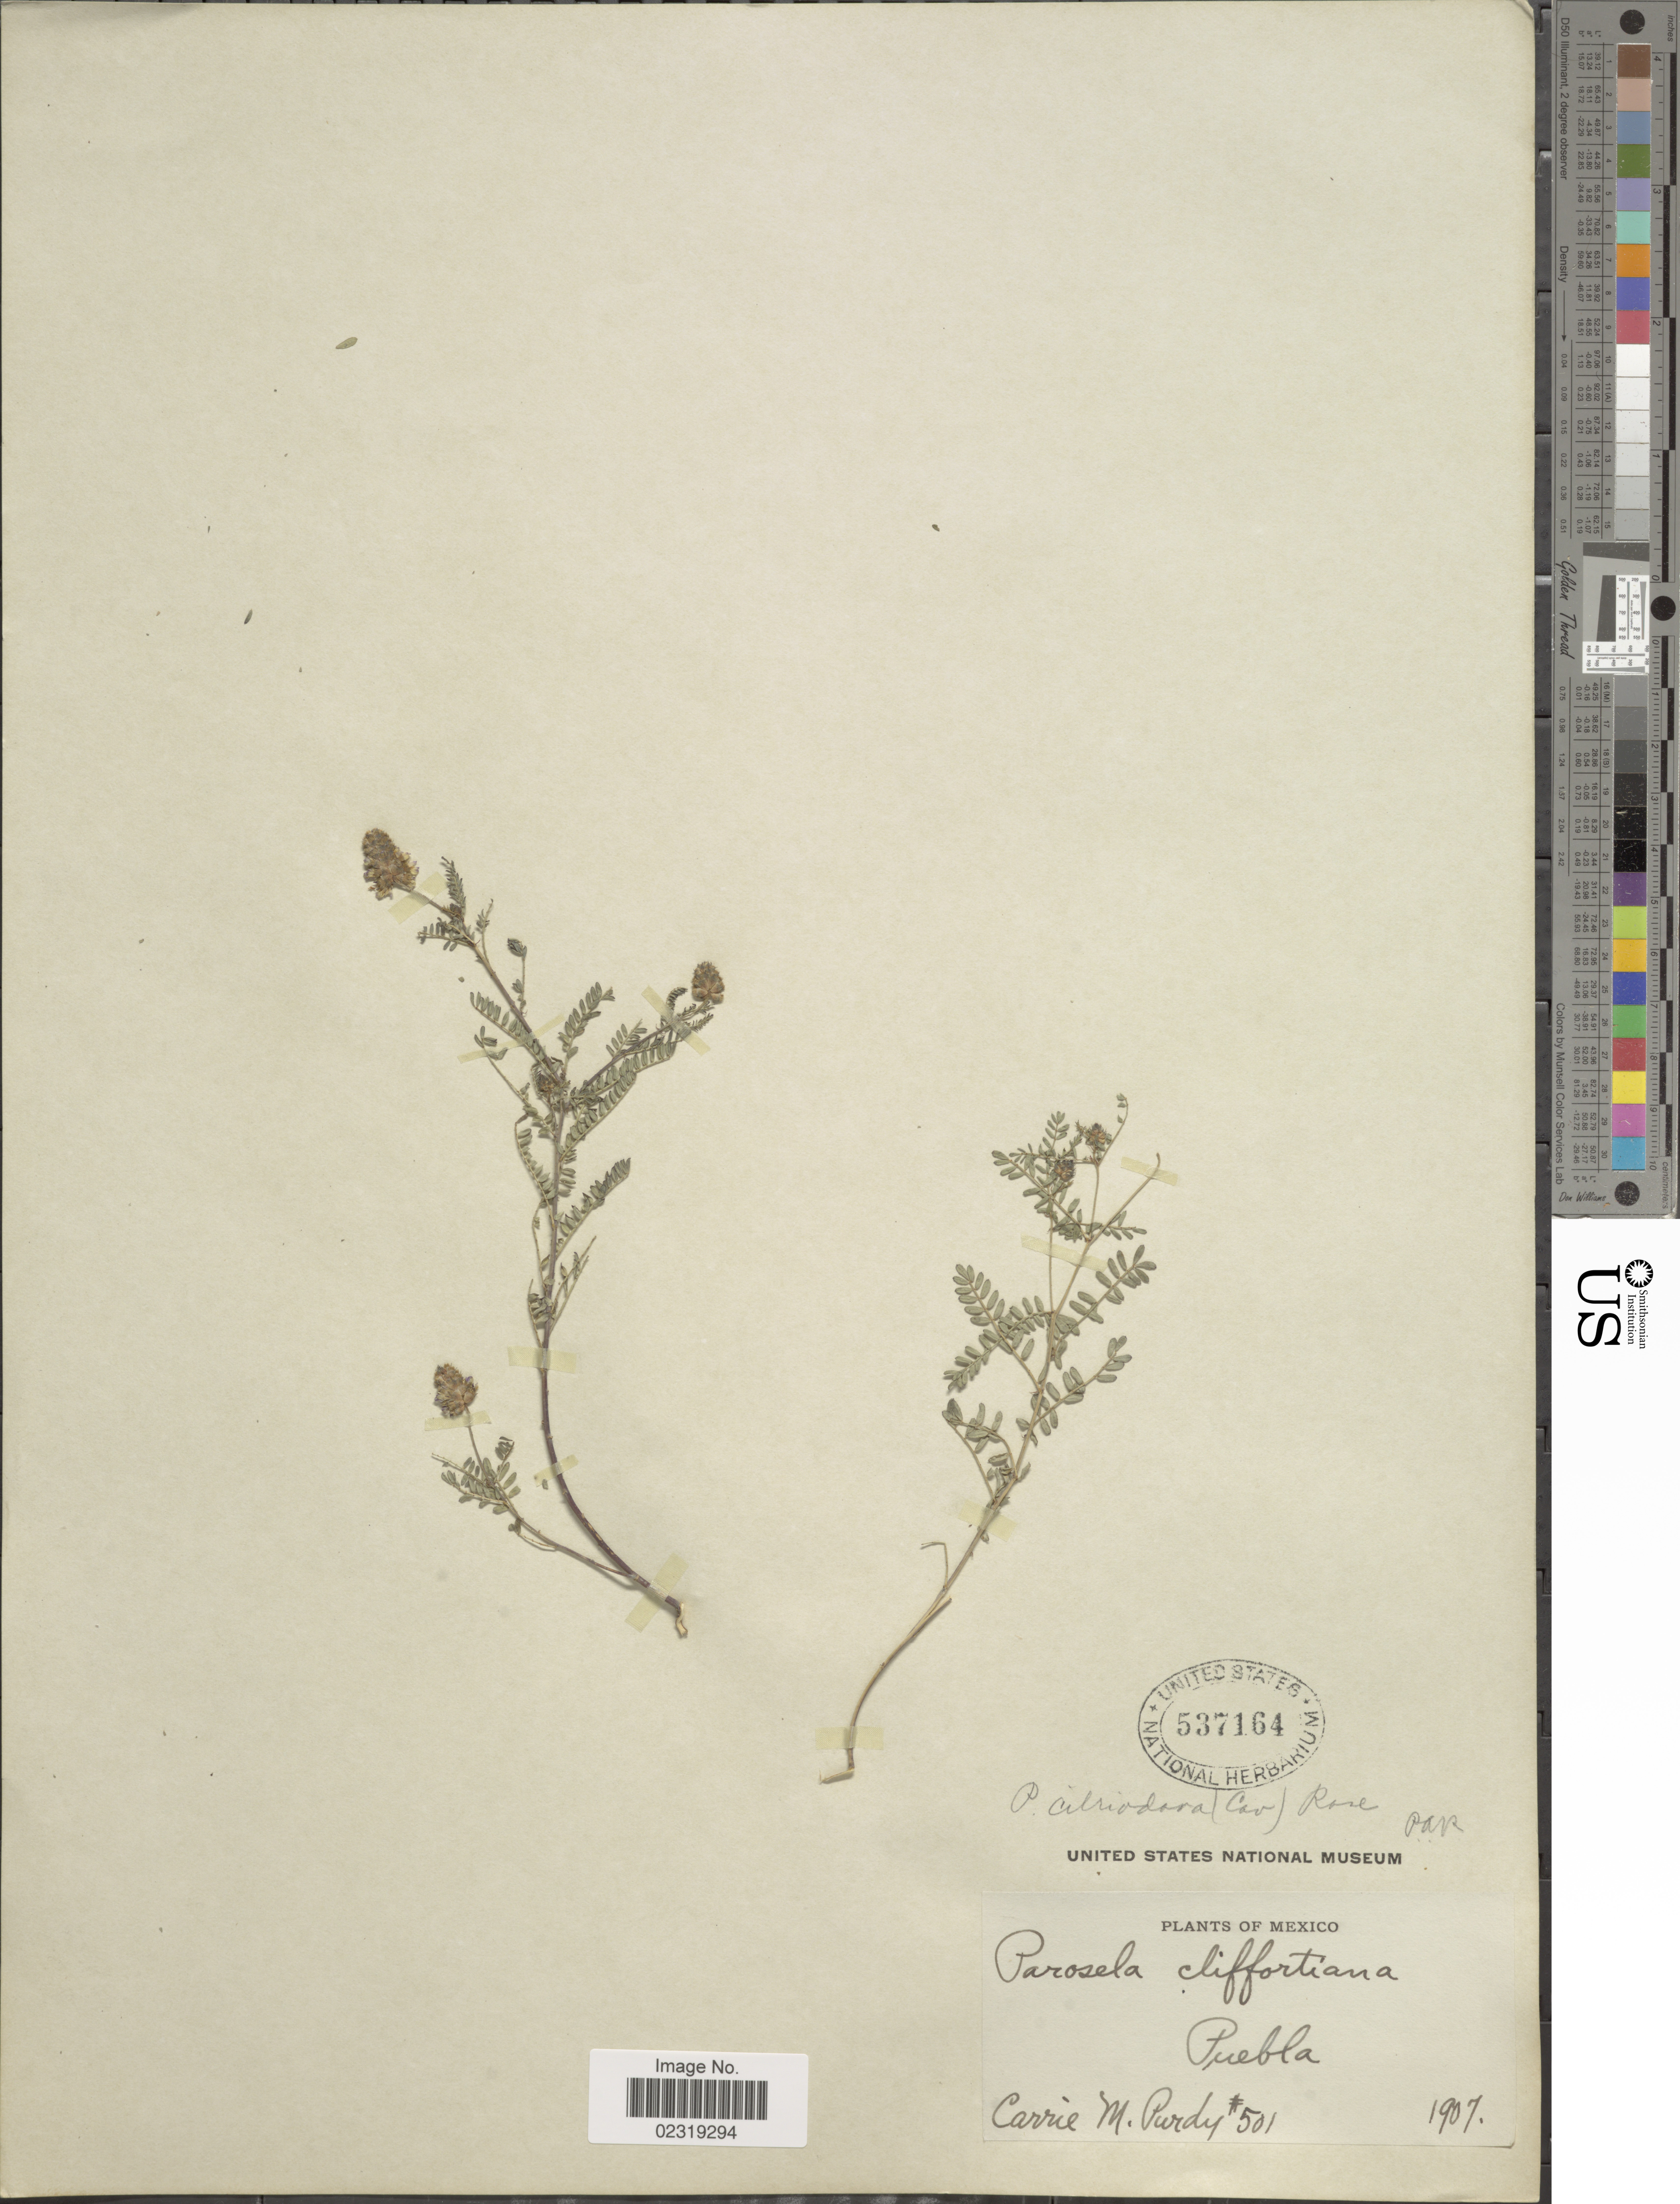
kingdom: Plantae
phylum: Tracheophyta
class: Magnoliopsida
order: Fabales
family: Fabaceae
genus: Dalea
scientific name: Dalea foliolosa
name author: (Aiton) Barneby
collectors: C. M. Purdy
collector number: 501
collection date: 1907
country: Mexico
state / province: Puebla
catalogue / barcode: US 537164